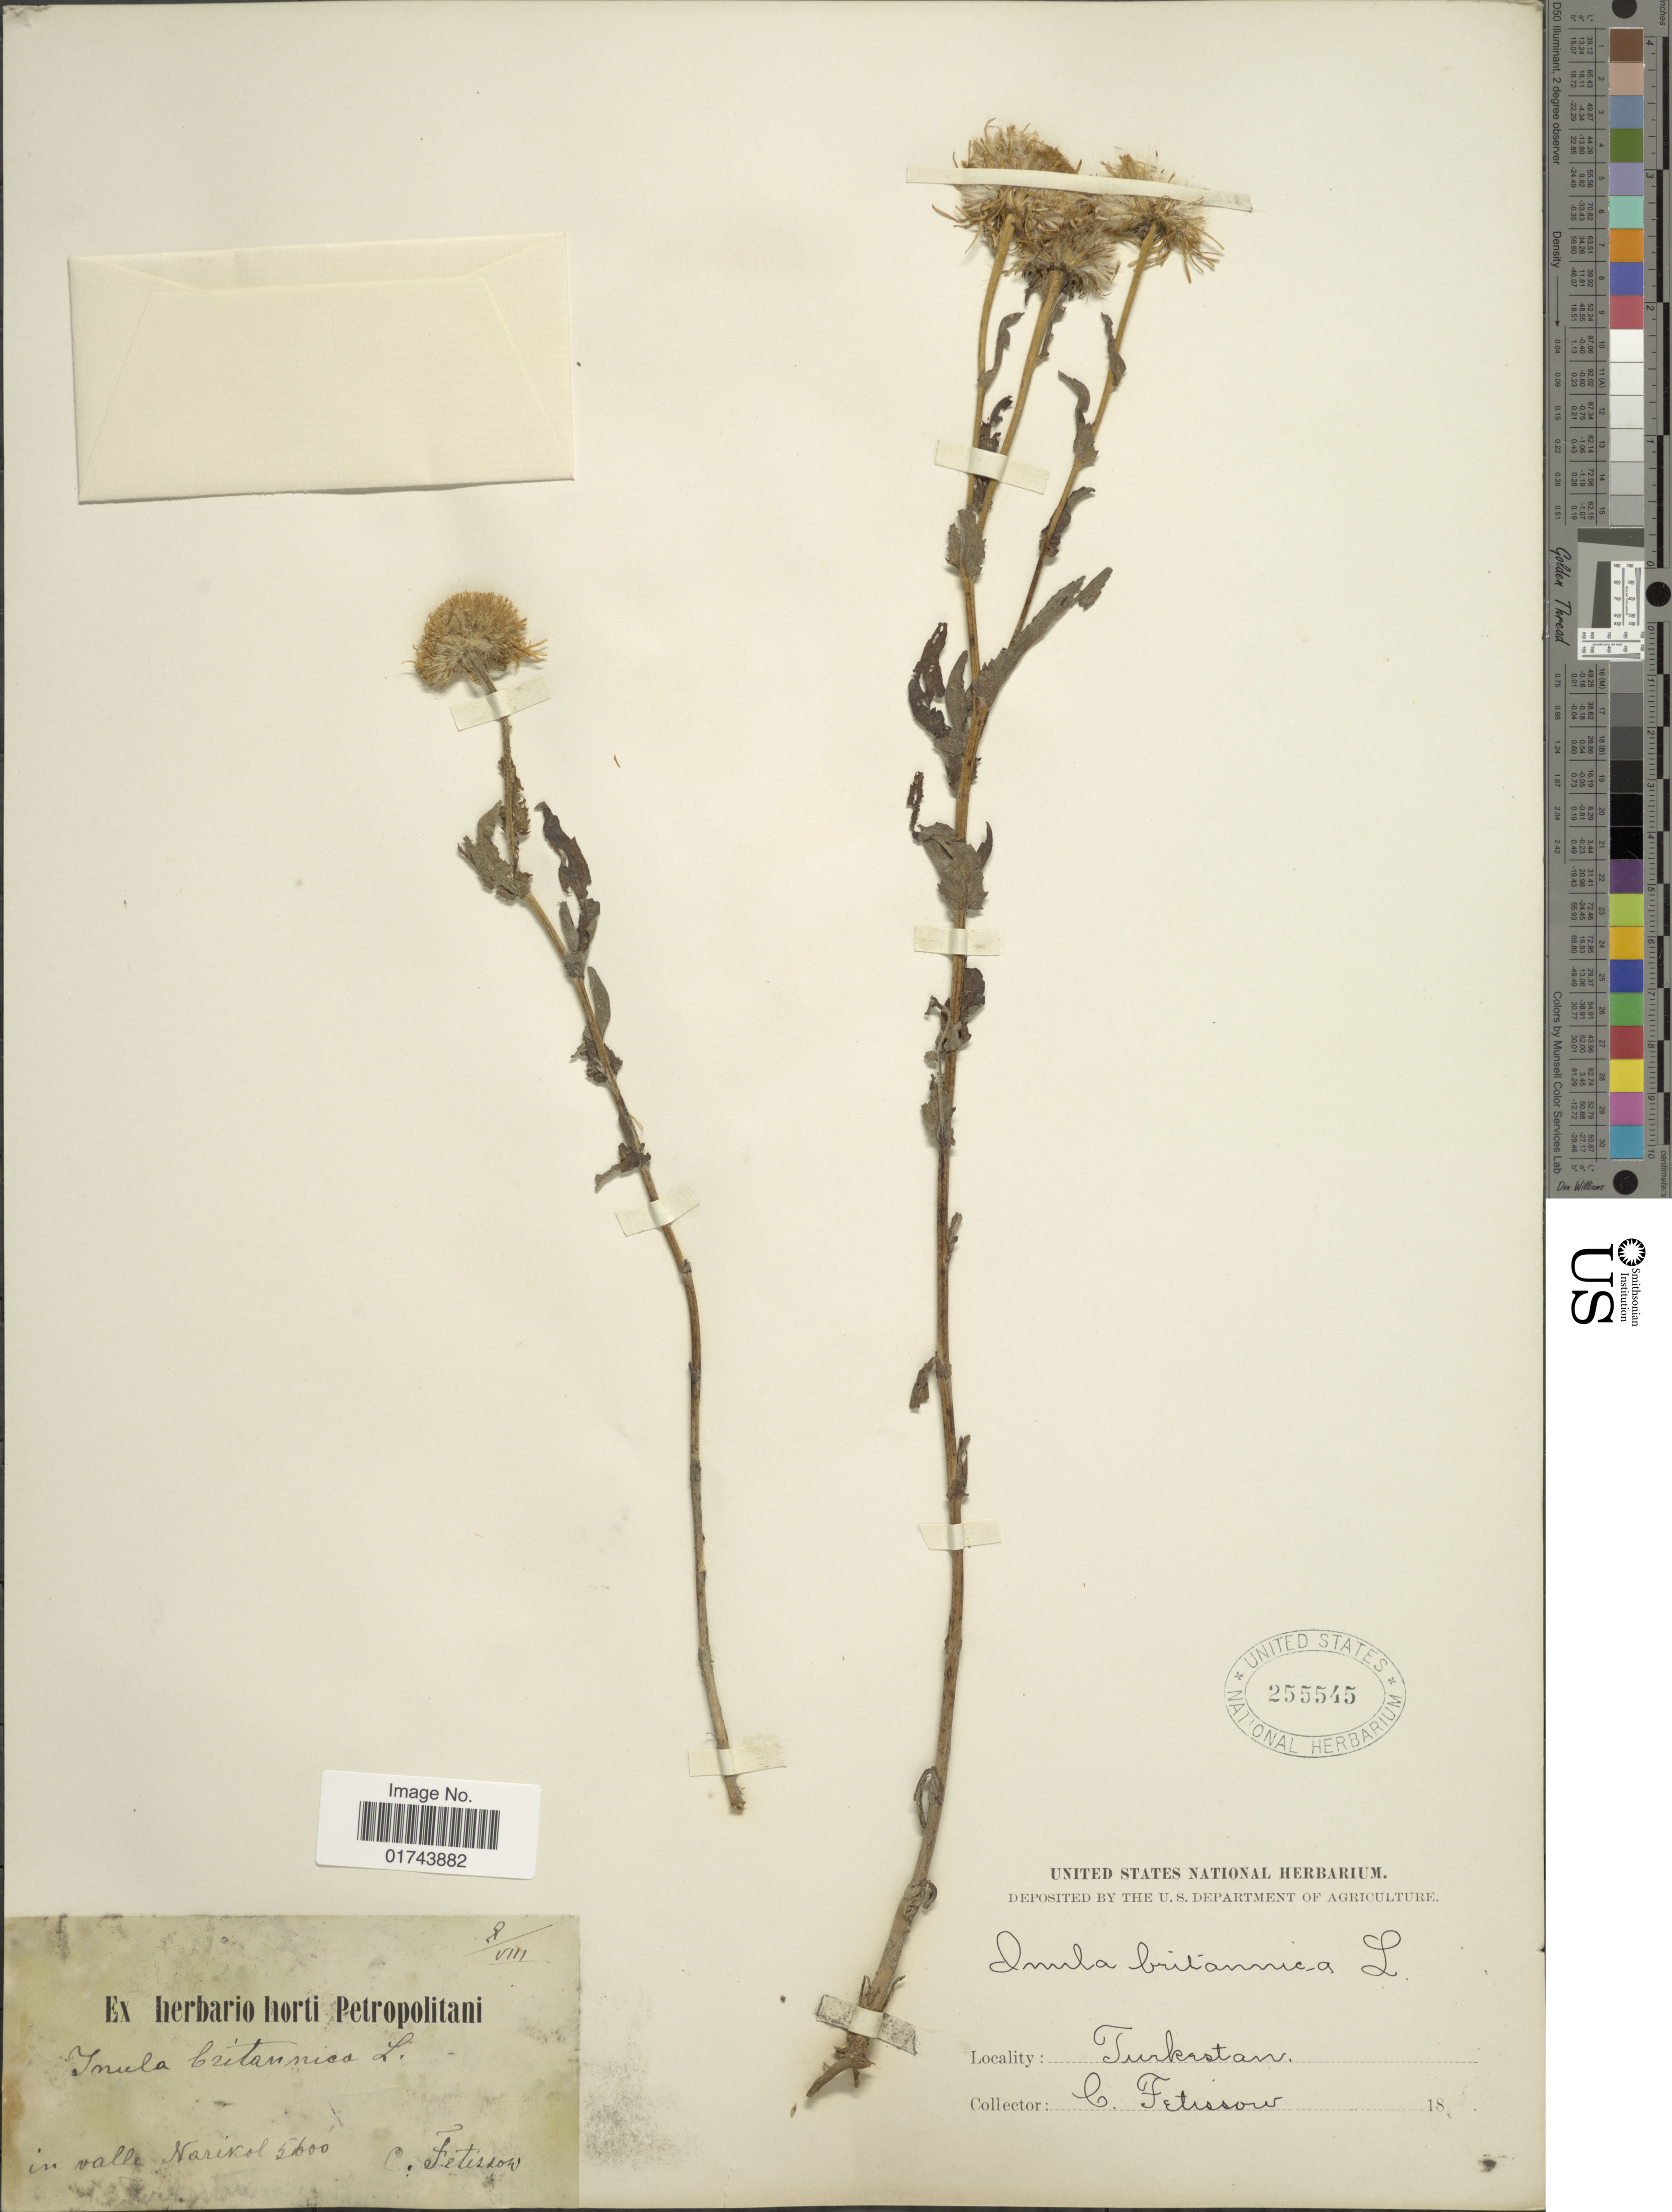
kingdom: Plantae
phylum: Tracheophyta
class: Magnoliopsida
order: Asterales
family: Asteraceae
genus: Inula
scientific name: Inula britannica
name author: L.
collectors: C. Fetisow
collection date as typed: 18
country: Kazakhstan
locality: Turkistan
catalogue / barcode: US 255545